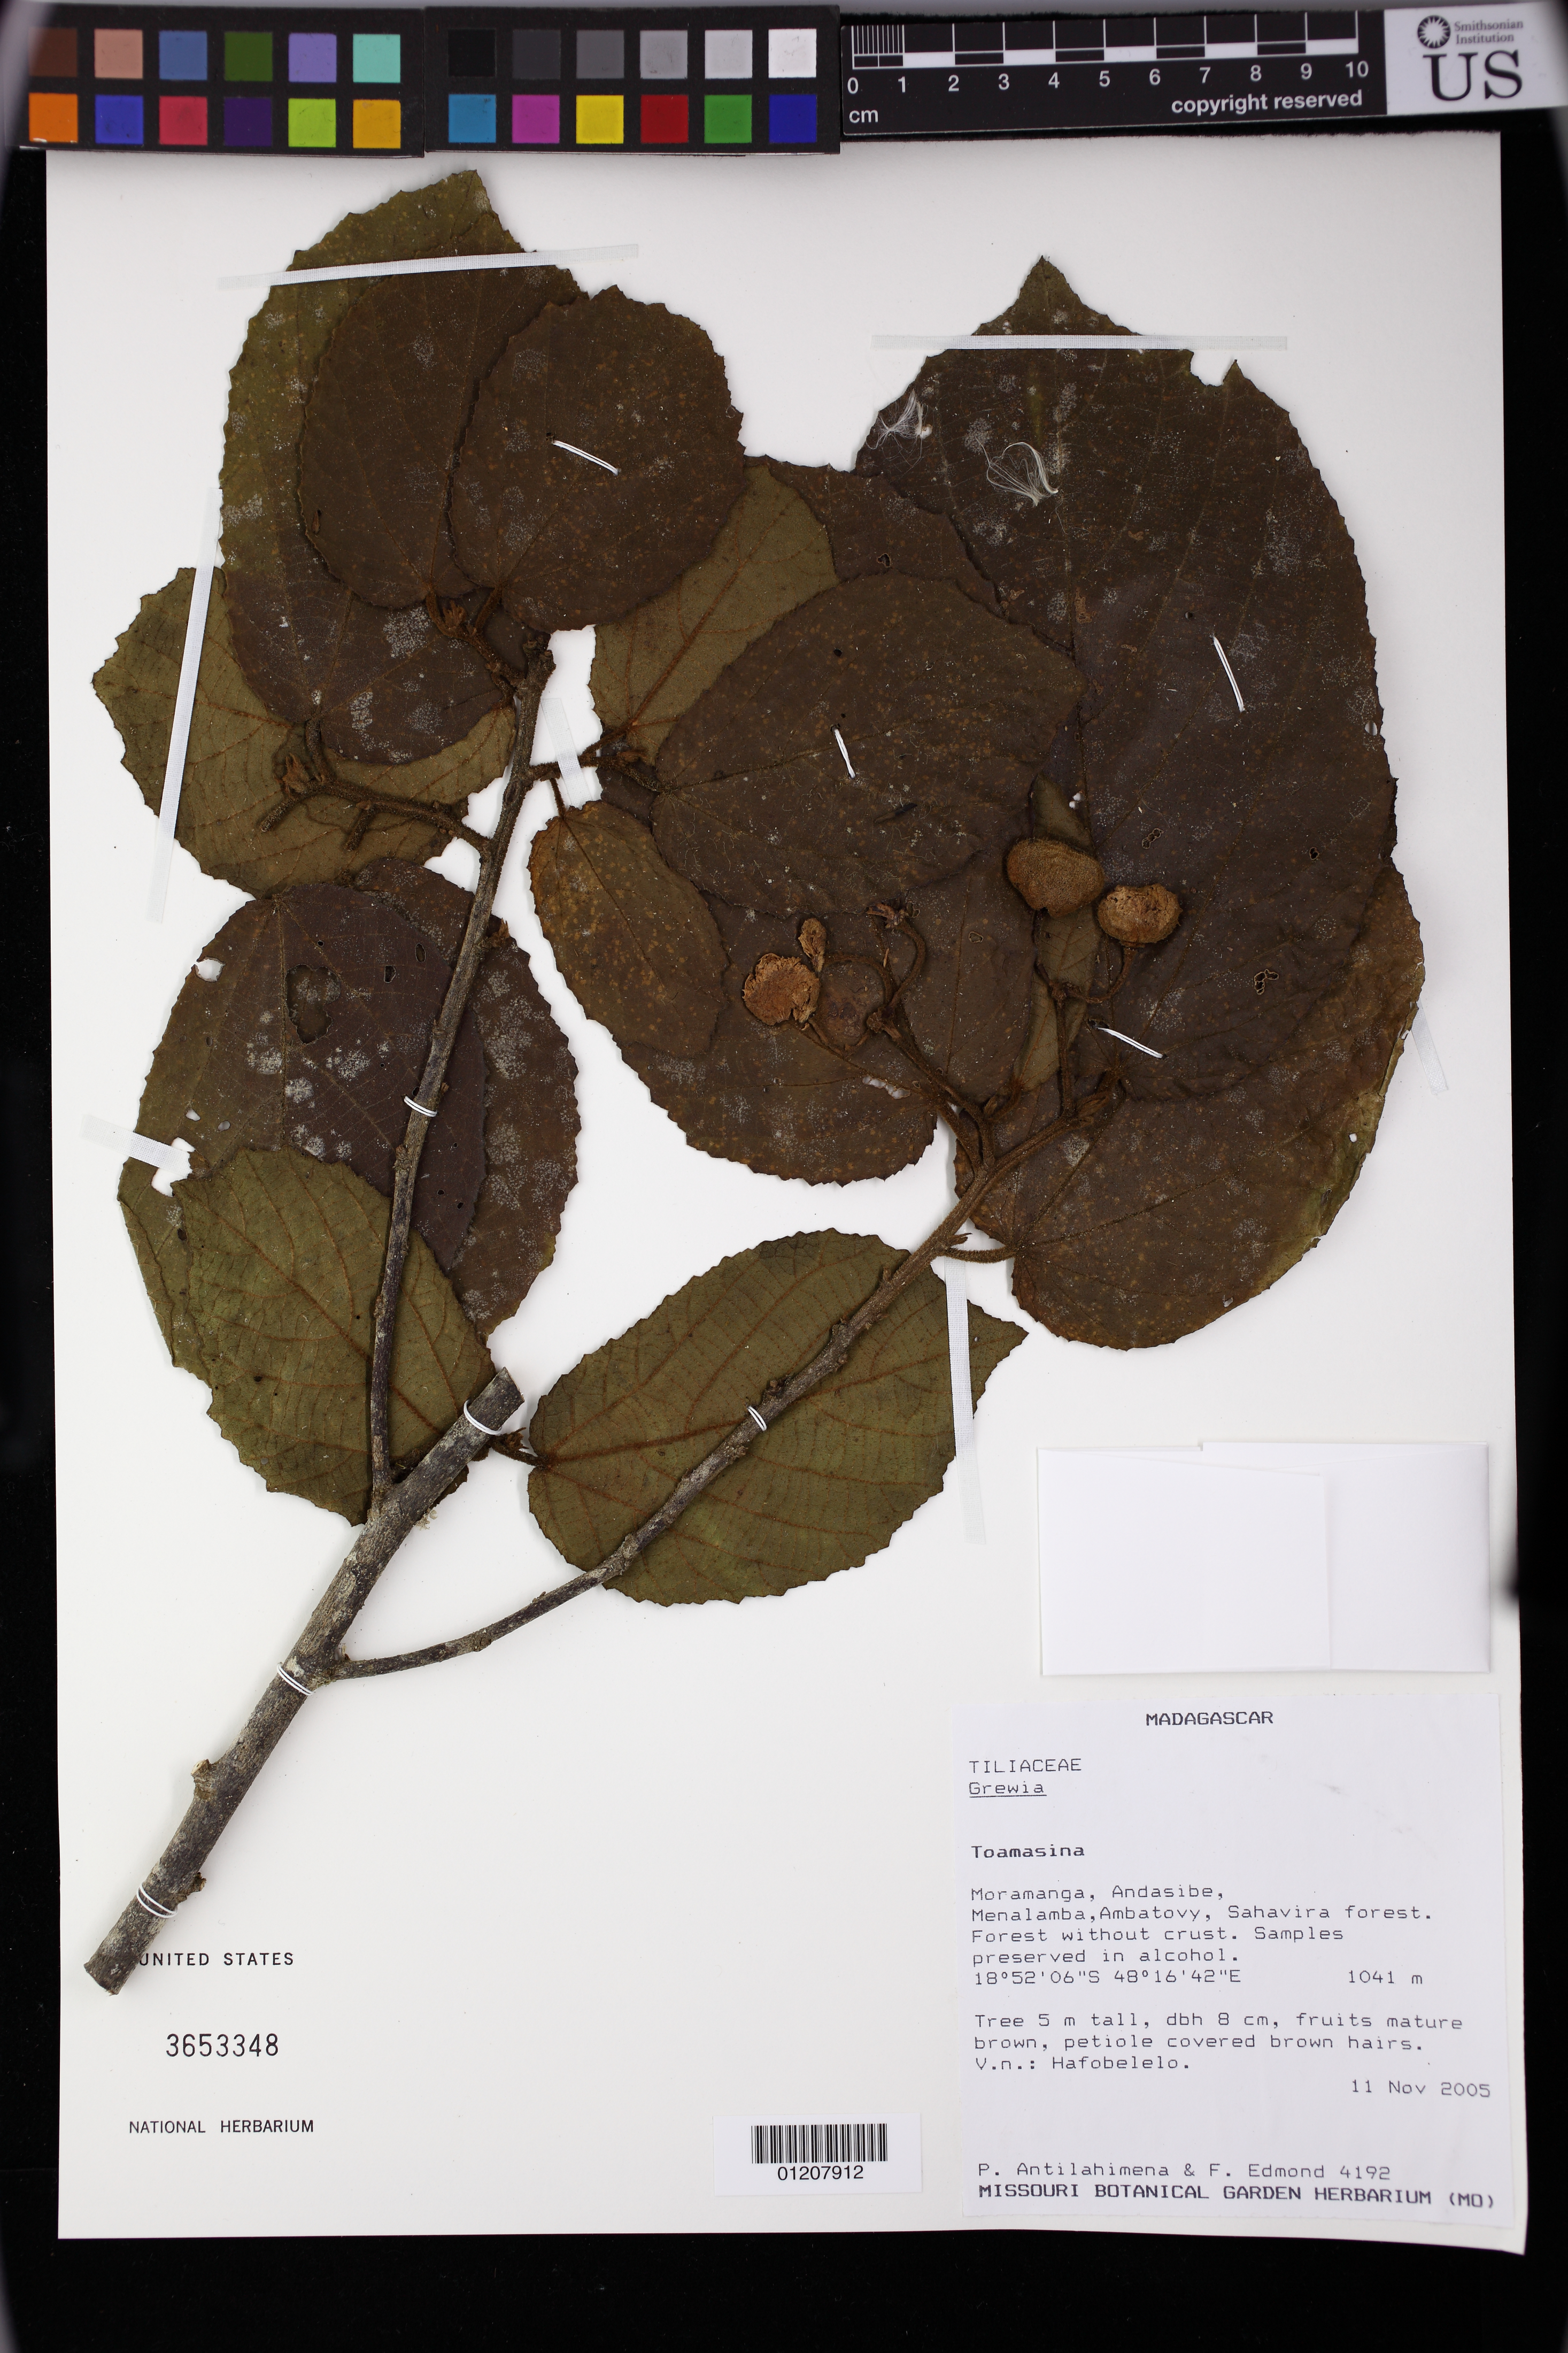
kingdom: Plantae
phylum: Tracheophyta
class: Magnoliopsida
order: Malvales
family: Malvaceae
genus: Grewia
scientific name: Grewia aprina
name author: Capuron & Mabb. ex Phillipson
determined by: Dorr, Laurence J., Curator (BOT), Smithsonian Institution - National Museum of Natural History (UNITED STATES)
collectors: P. Antilahimena & F. Edmond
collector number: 4192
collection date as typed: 11 Nov 2005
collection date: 2005-11-11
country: Madagascar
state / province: Alaotra Mangoro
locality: Toamasina. Moramanga, Andasibe, Menalamba, Ambatovy, Sahavira forest. Forest without crust.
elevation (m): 1041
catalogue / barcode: US 3653348